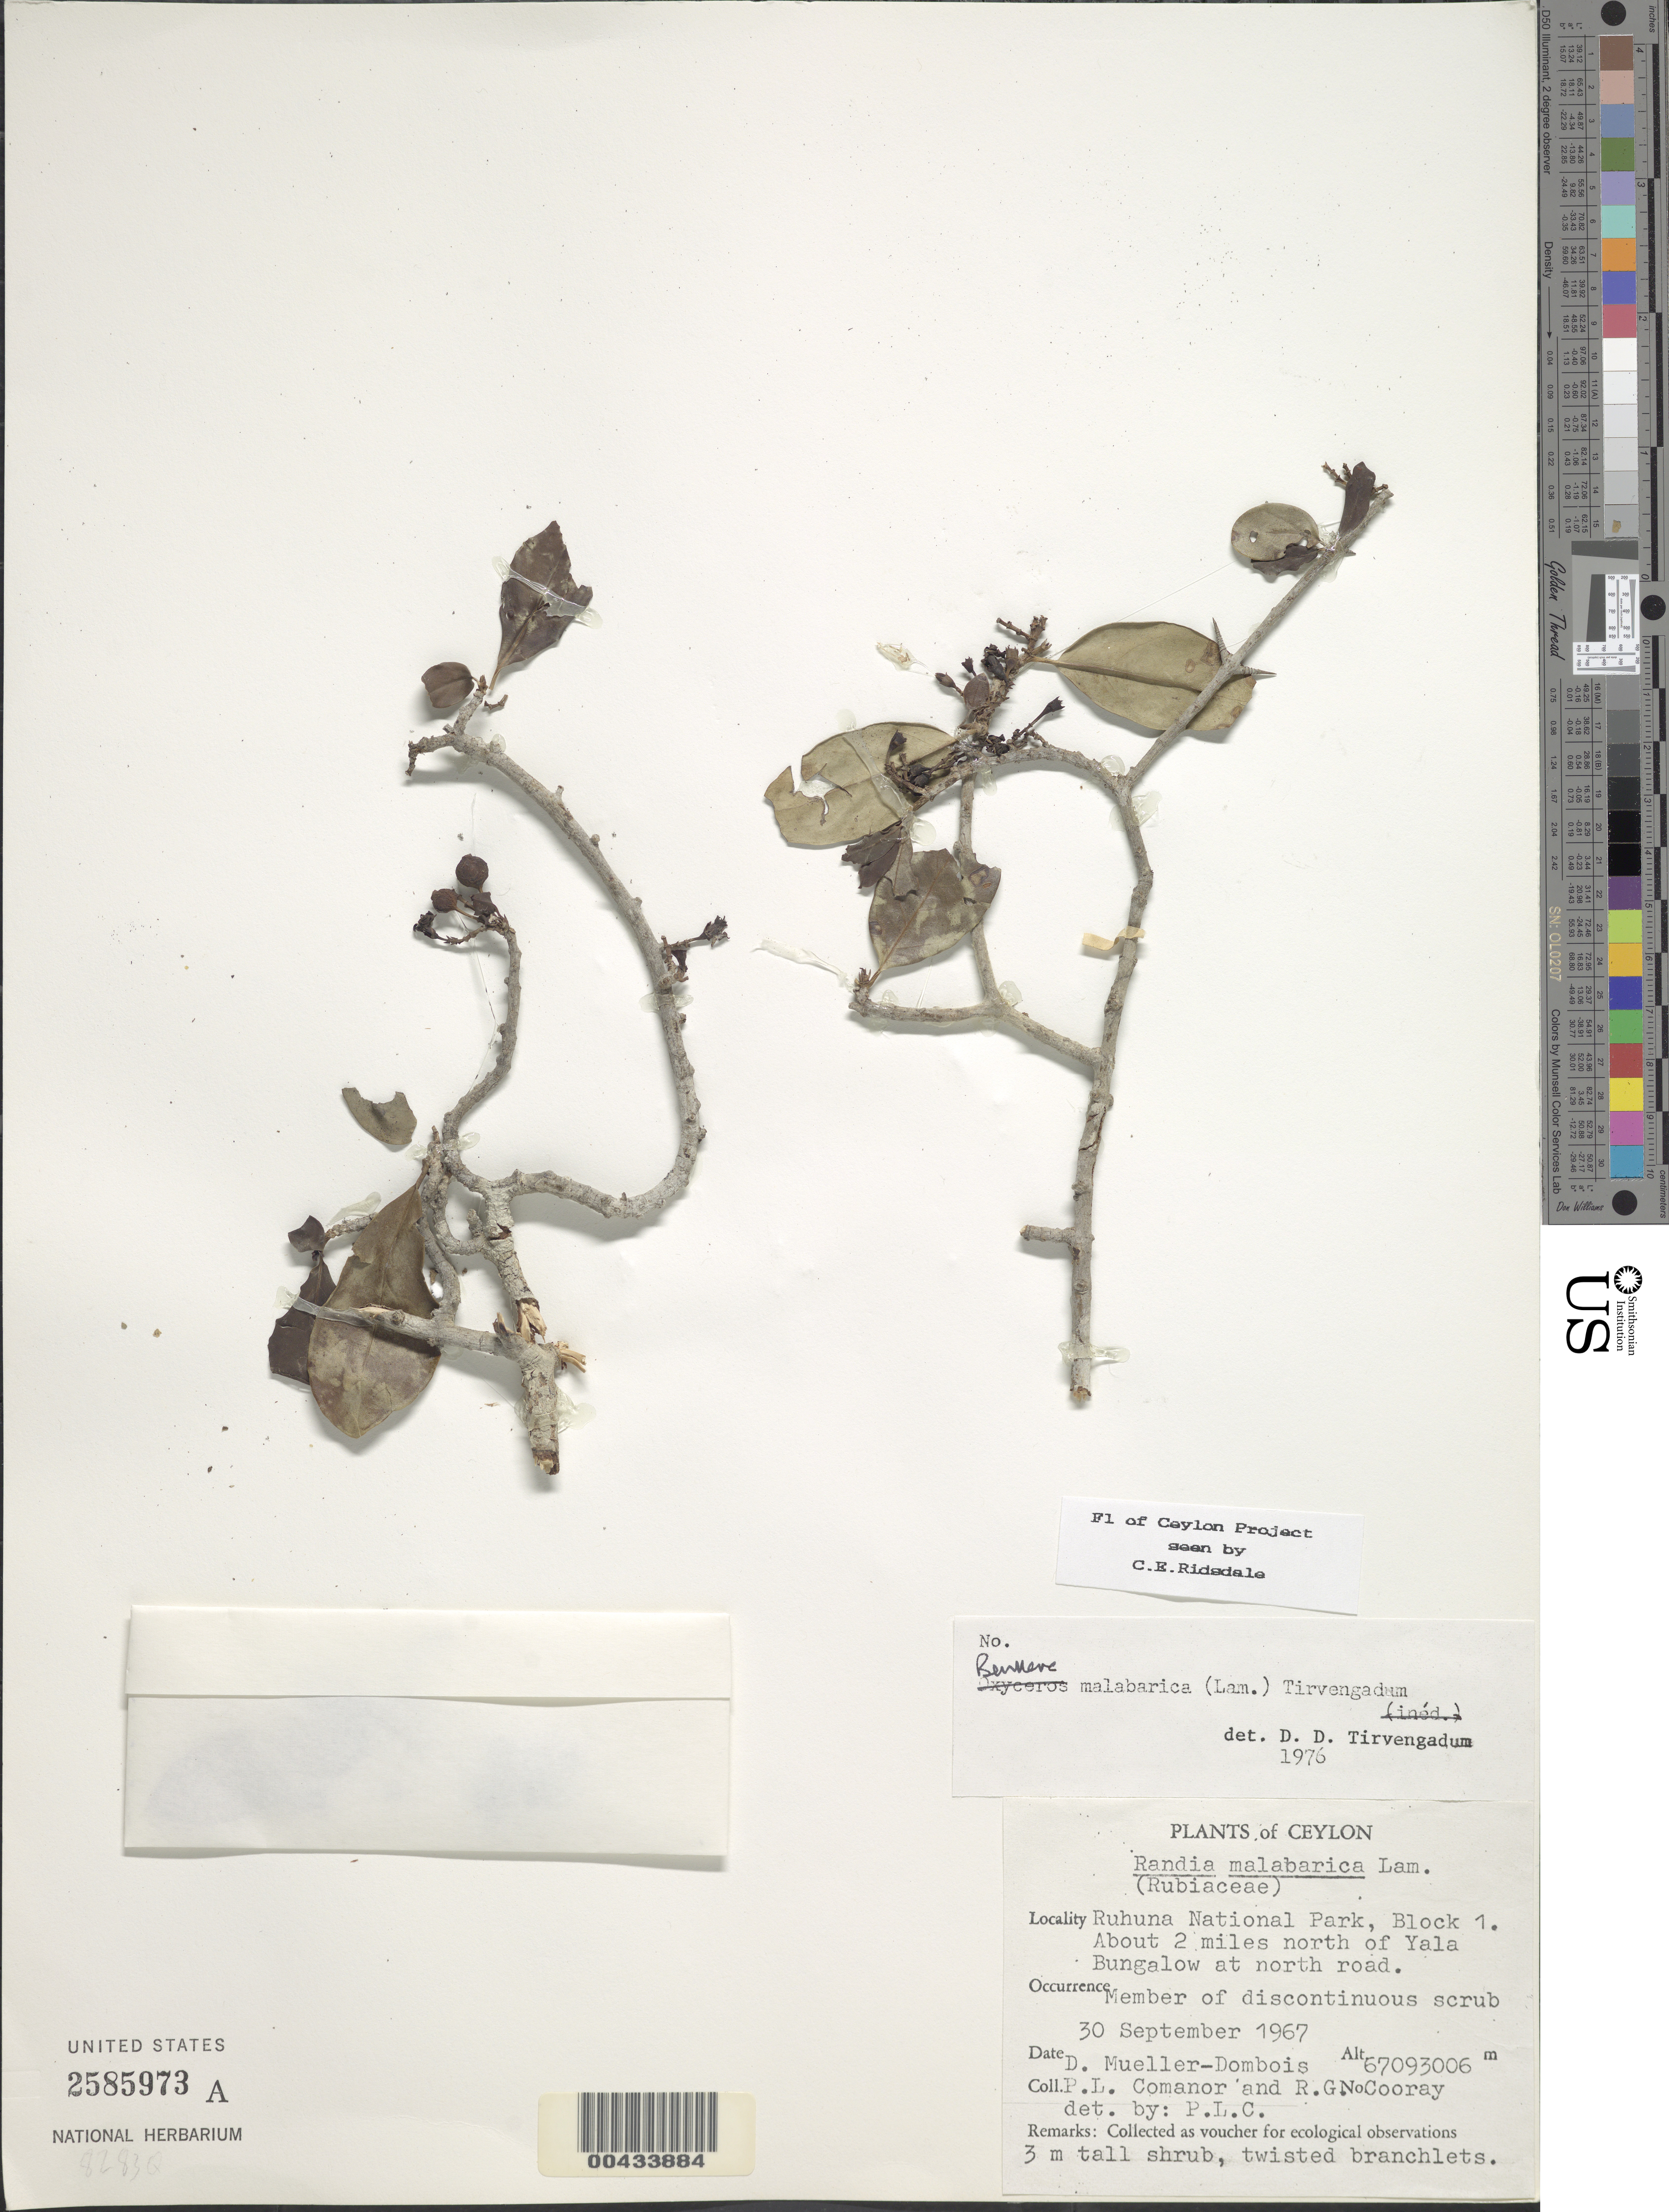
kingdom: Plantae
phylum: Tracheophyta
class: Magnoliopsida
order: Gentianales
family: Rubiaceae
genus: Benkara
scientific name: Benkara malabarica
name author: (Lam.) Tirveng.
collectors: D. Mueller-Dombois, P. Comanor & R. Coorya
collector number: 67093006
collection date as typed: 30 Sep 1967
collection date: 1967-09-30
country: Sri Lanka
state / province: Southern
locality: Ruhuna National Park, Block 1, about 2 mi N of Yala Bungalow at north rd.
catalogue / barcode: US 2585973A